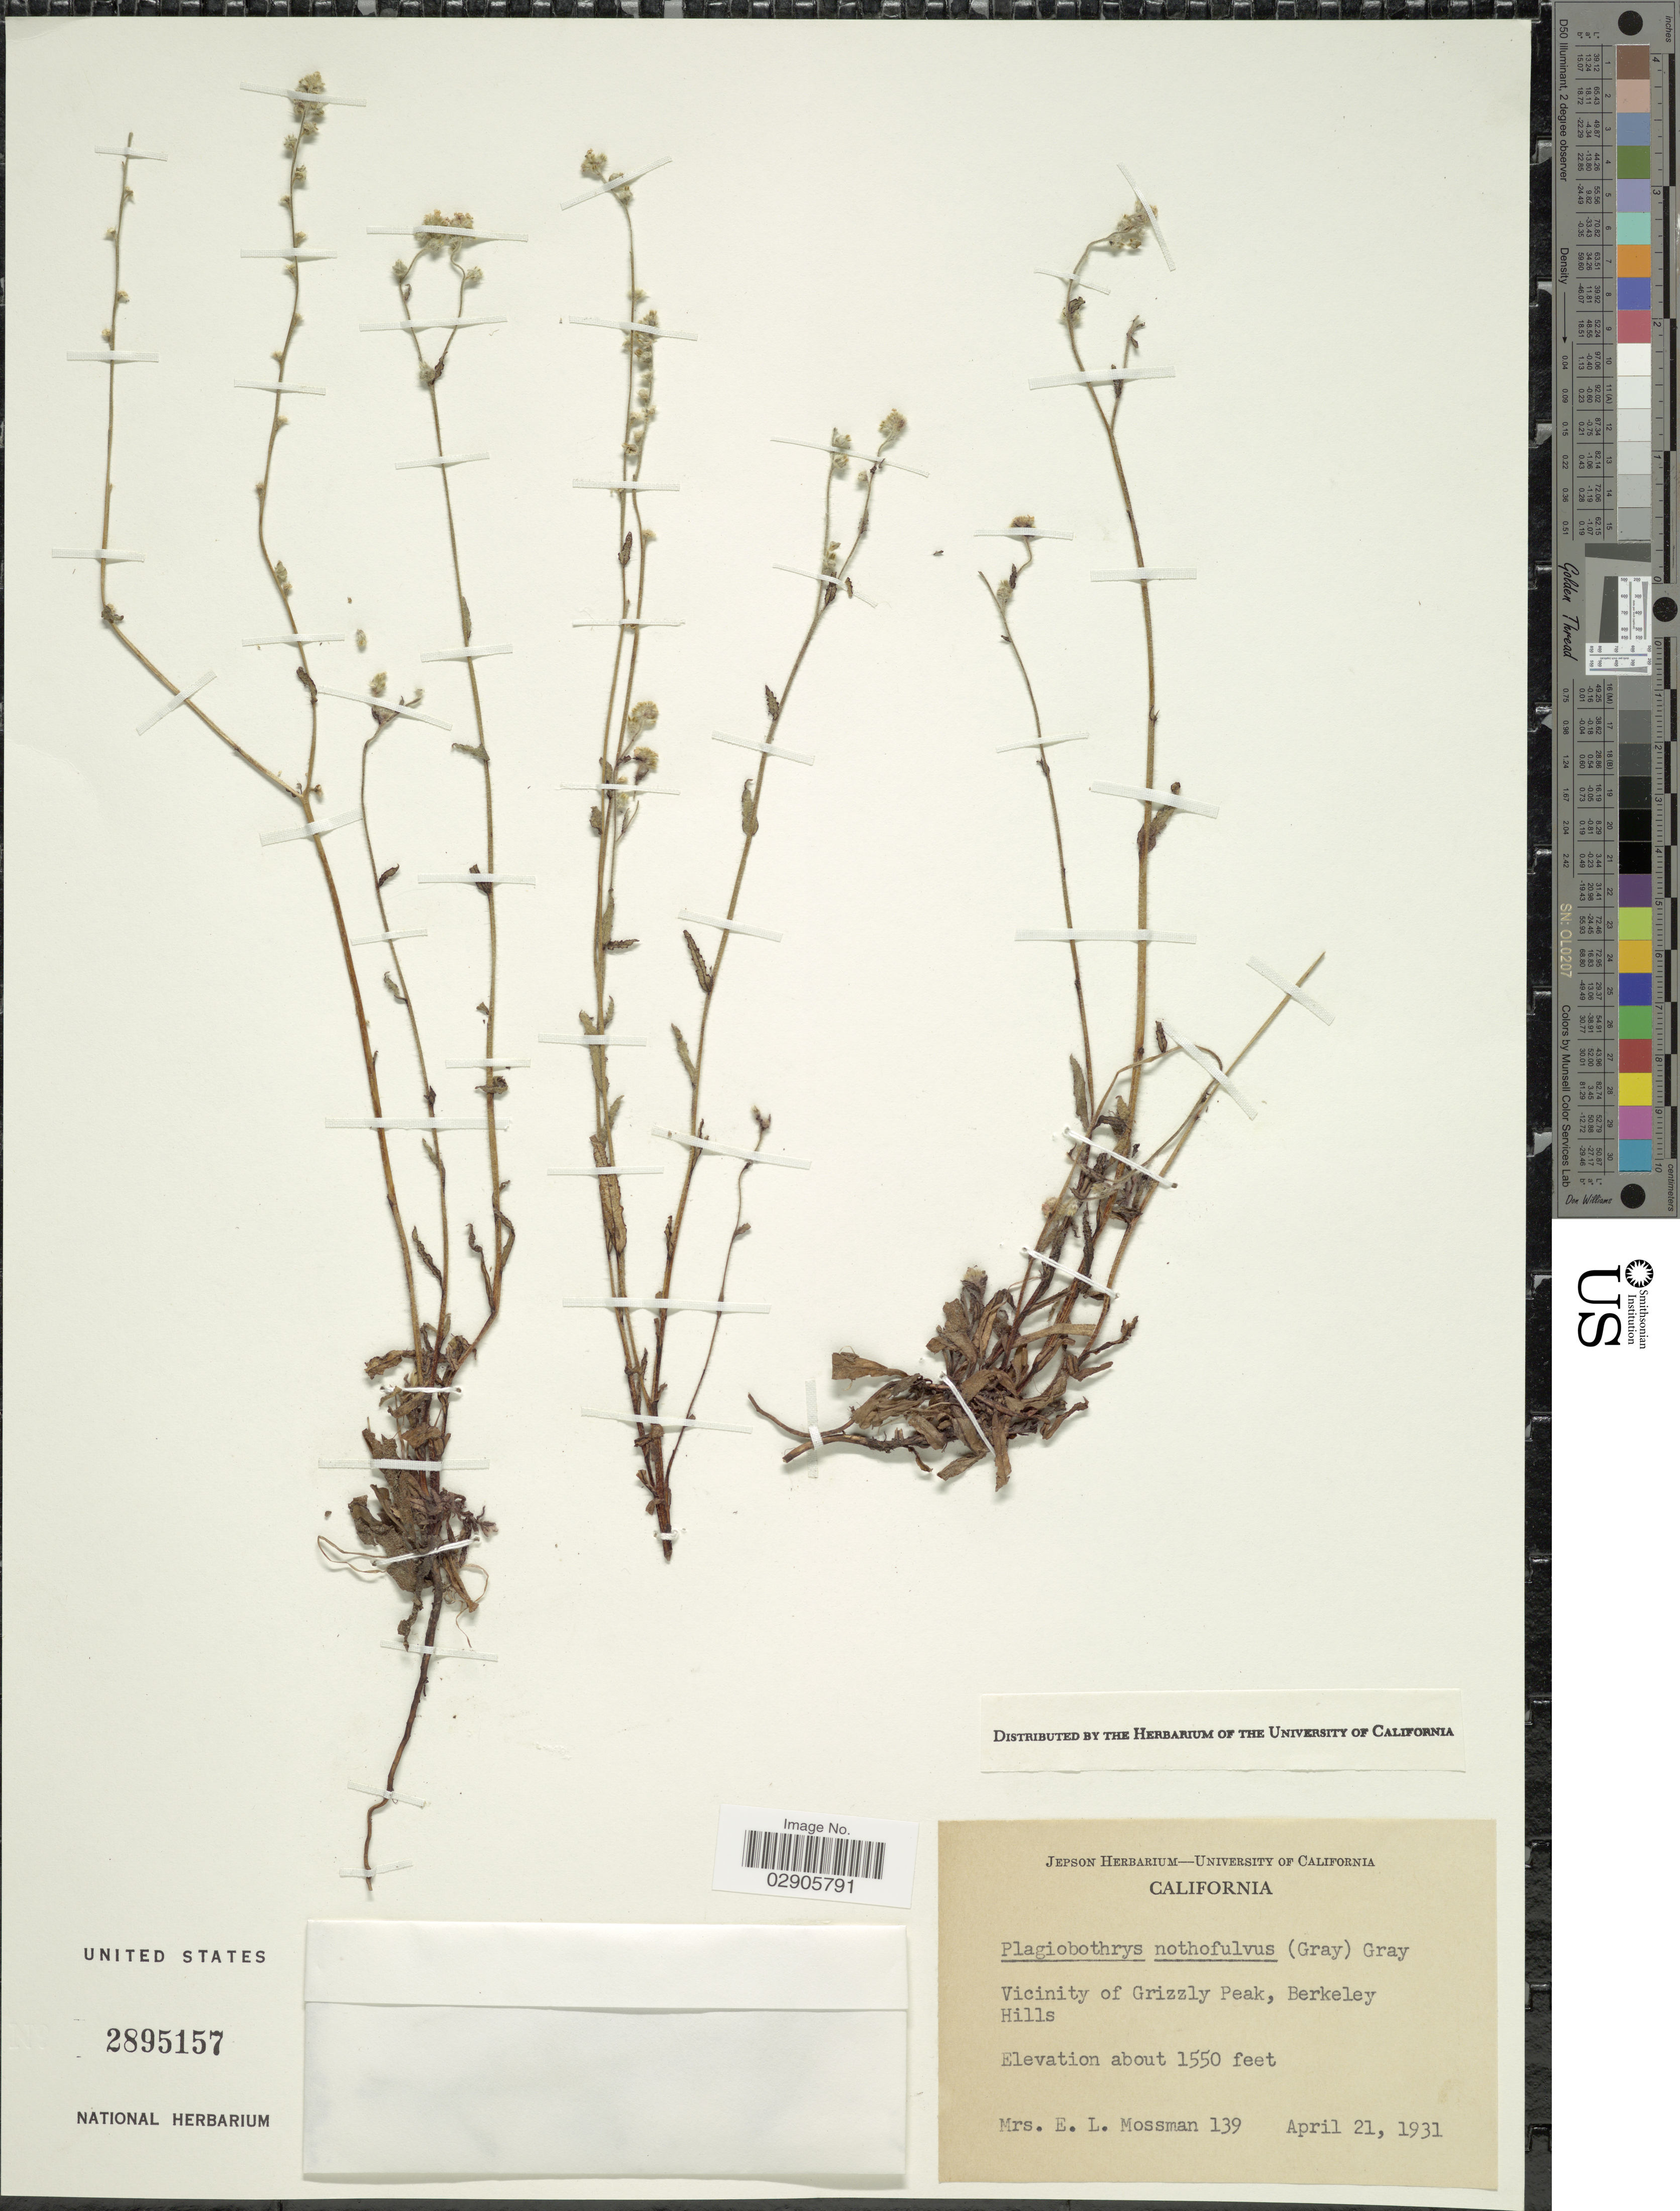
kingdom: Plantae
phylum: Tracheophyta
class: Magnoliopsida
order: Boraginales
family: Boraginaceae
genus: Plagiobothrys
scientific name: Plagiobothrys nothofulvus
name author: (A. Gray) A. Gray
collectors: E. Mossman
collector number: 139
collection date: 1931-04-21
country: United States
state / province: California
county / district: Alameda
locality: Vicinity of Grizzly Peak, Berkeley Hills.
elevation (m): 472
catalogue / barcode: US 2895157